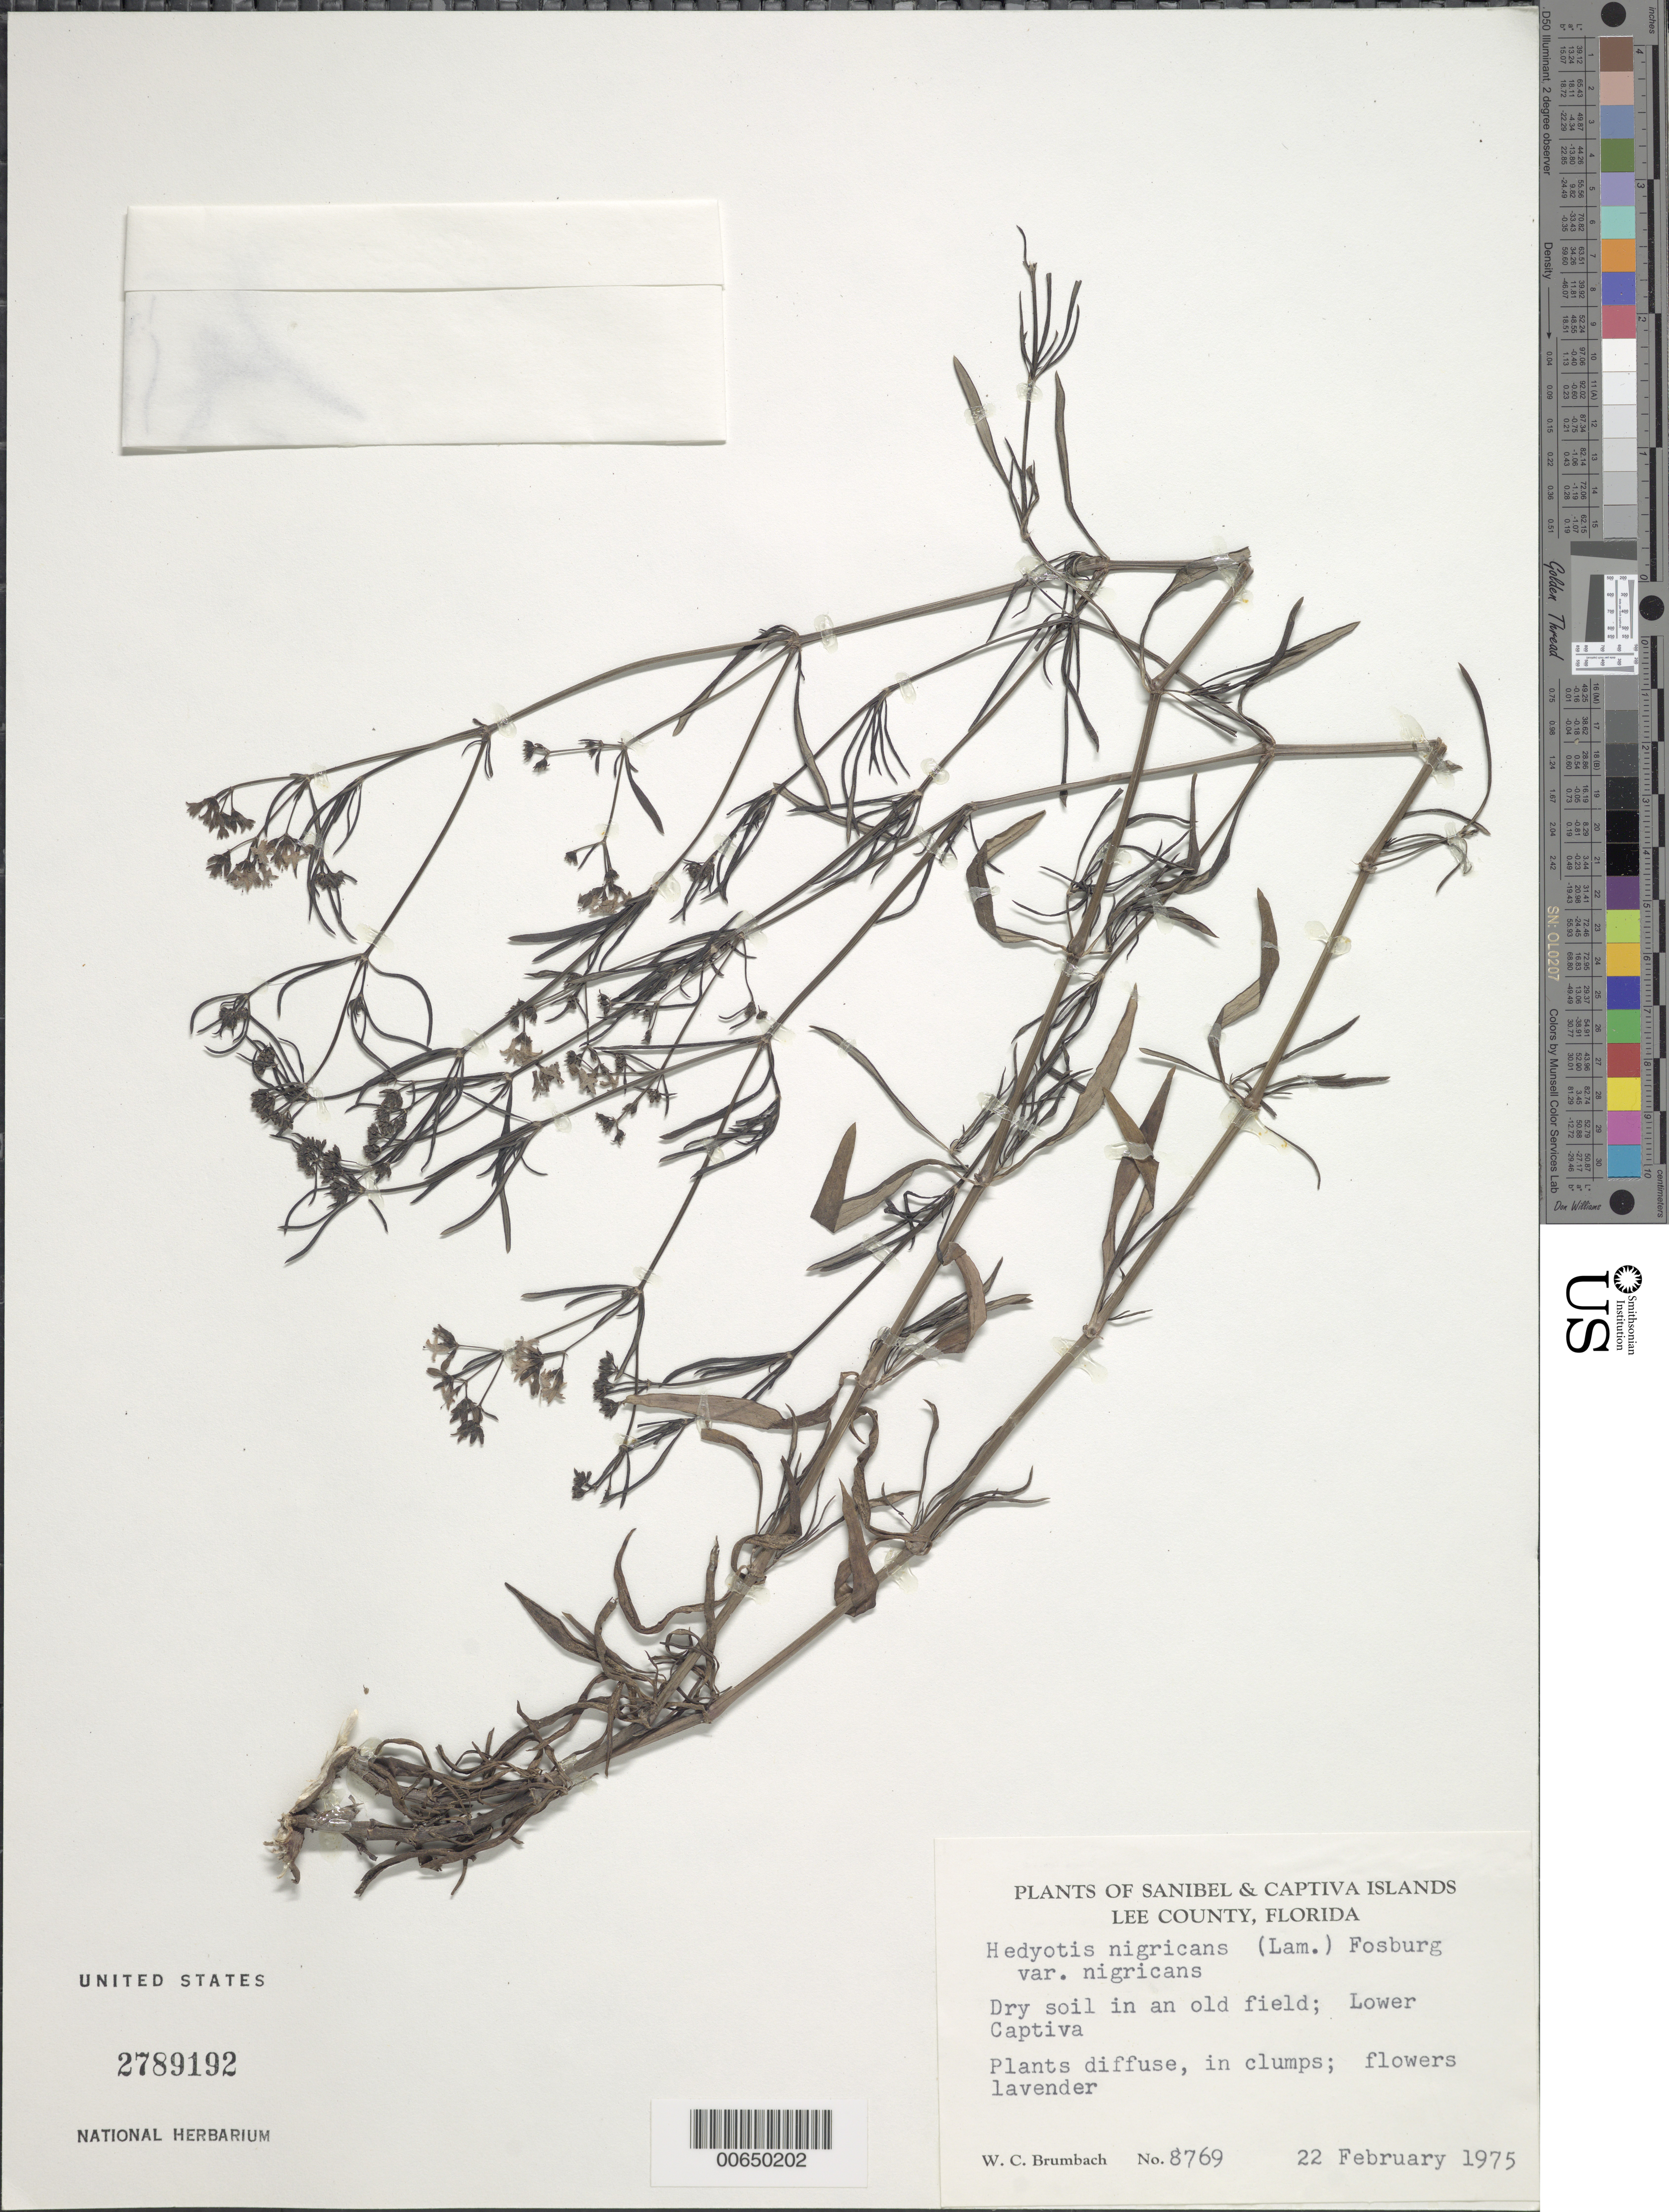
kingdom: Plantae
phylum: Tracheophyta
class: Magnoliopsida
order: Gentianales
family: Rubiaceae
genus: Hedyotis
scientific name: Hedyotis nigricans var. nigricans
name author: (Lam.) Fosberg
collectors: W. C. Brumbach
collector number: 8769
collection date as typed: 22 Feb 1975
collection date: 1975-02-22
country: United States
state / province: Florida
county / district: Lee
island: Captiva Island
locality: Lower Captiva Island.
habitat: Dry soil in an old field.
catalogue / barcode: US 2789192